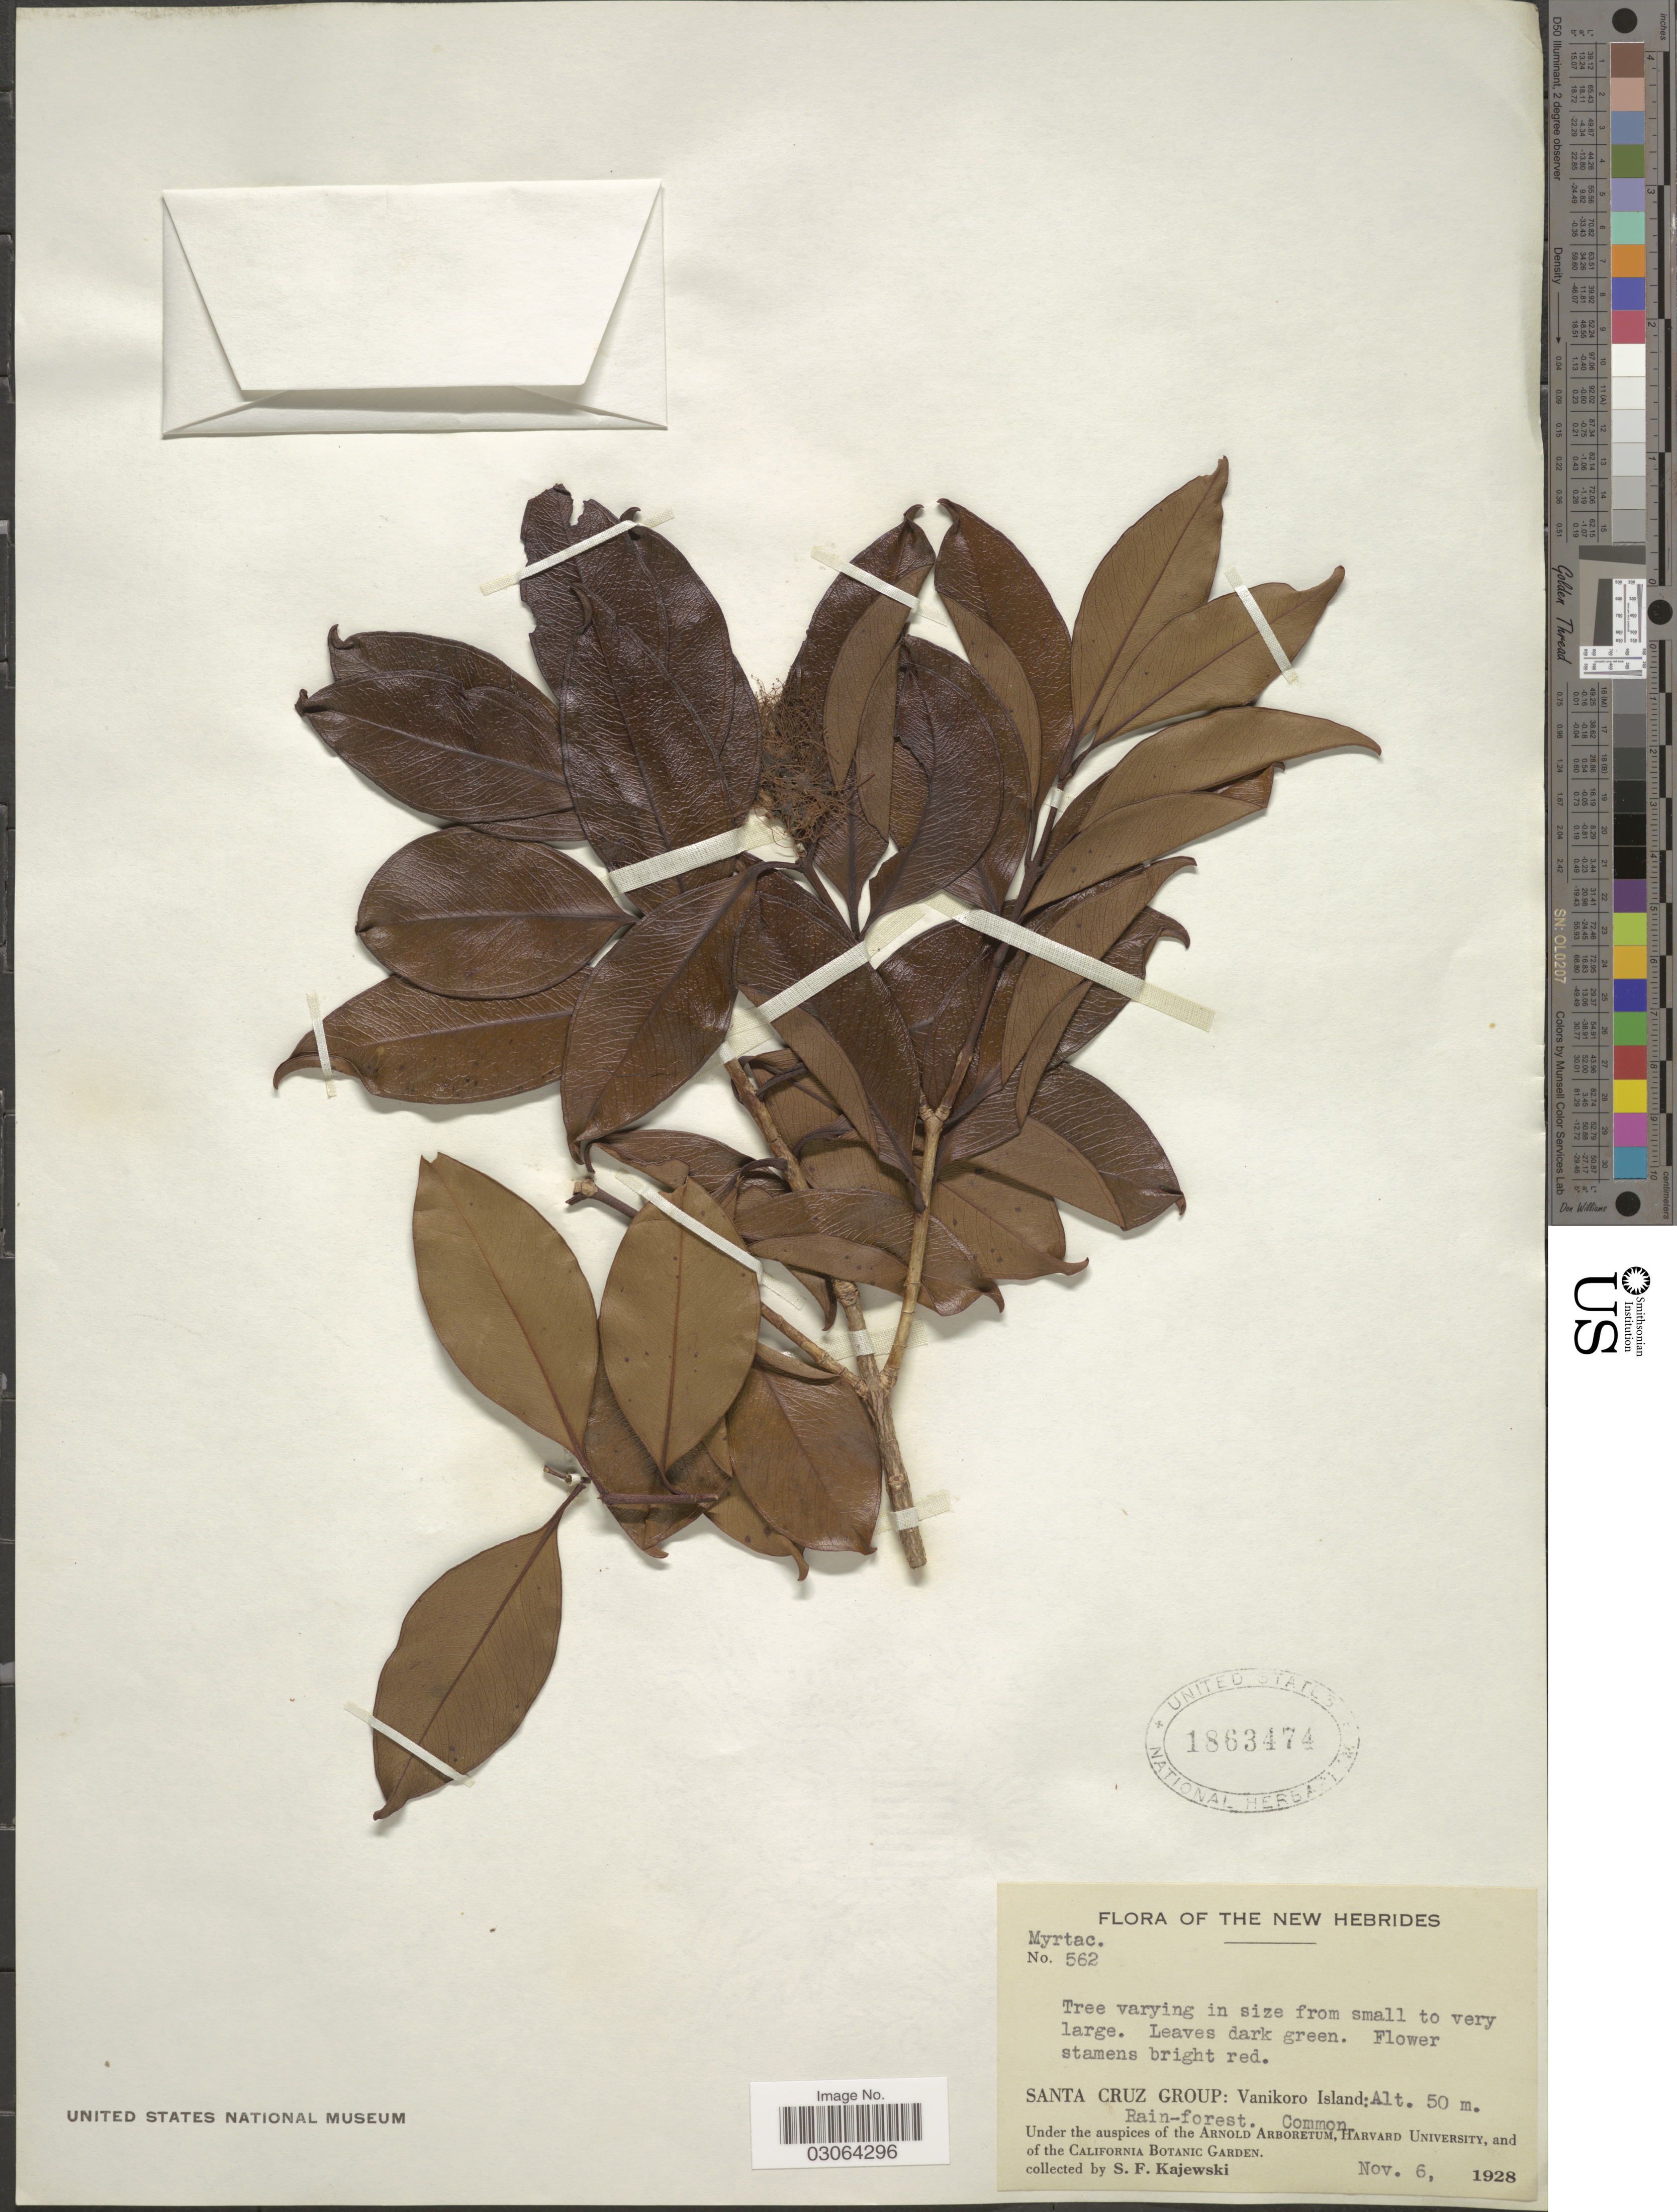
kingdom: Plantae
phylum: Tracheophyta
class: Magnoliopsida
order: Myrtales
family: Myrtaceae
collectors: S. Kajewski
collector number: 562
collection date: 1928-11-06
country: Solomon Islands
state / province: Santa Cruz Is.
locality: The New Hebrides, Santa Cruz Group: Vanikoro Island.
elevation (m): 50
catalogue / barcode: US 1863474